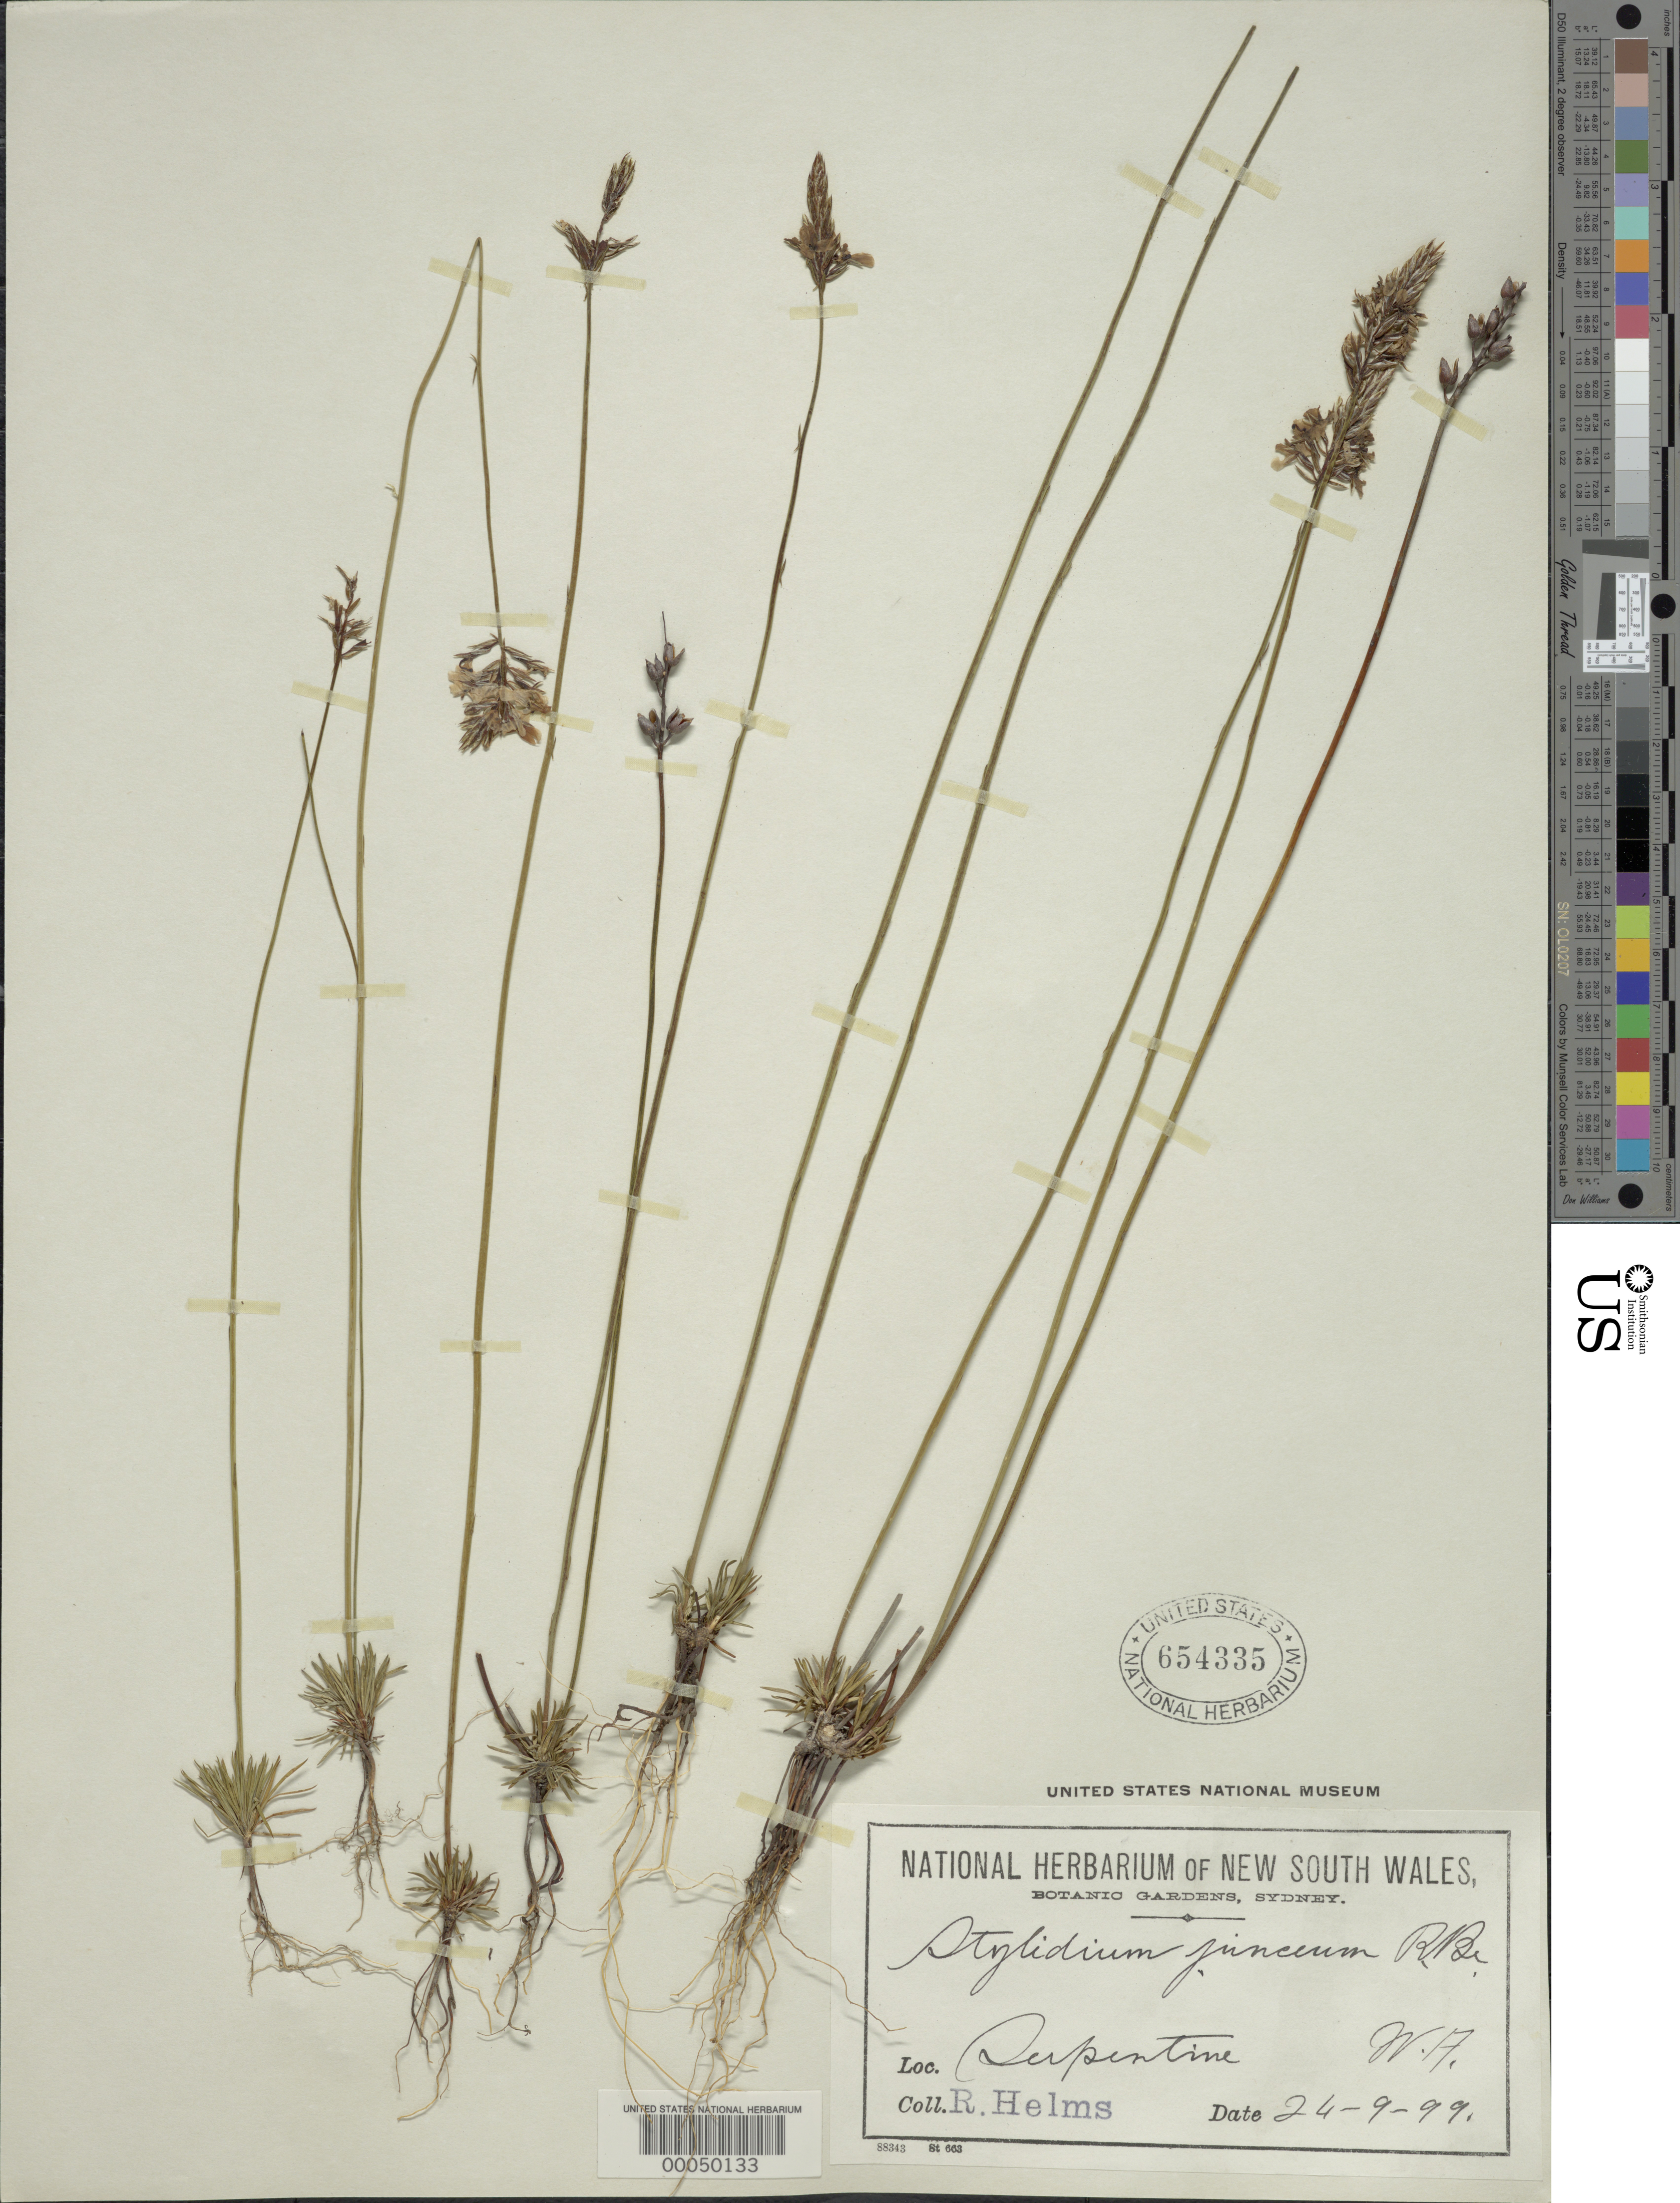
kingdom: Plantae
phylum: Tracheophyta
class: Magnoliopsida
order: Asterales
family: Stylidiaceae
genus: Stylidium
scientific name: Stylidium junceum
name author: R. Br.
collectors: R. Helms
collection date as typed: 24 Sep 1899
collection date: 1899-09-24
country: Australia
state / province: Western Australia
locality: Serpentine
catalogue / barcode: US 654335